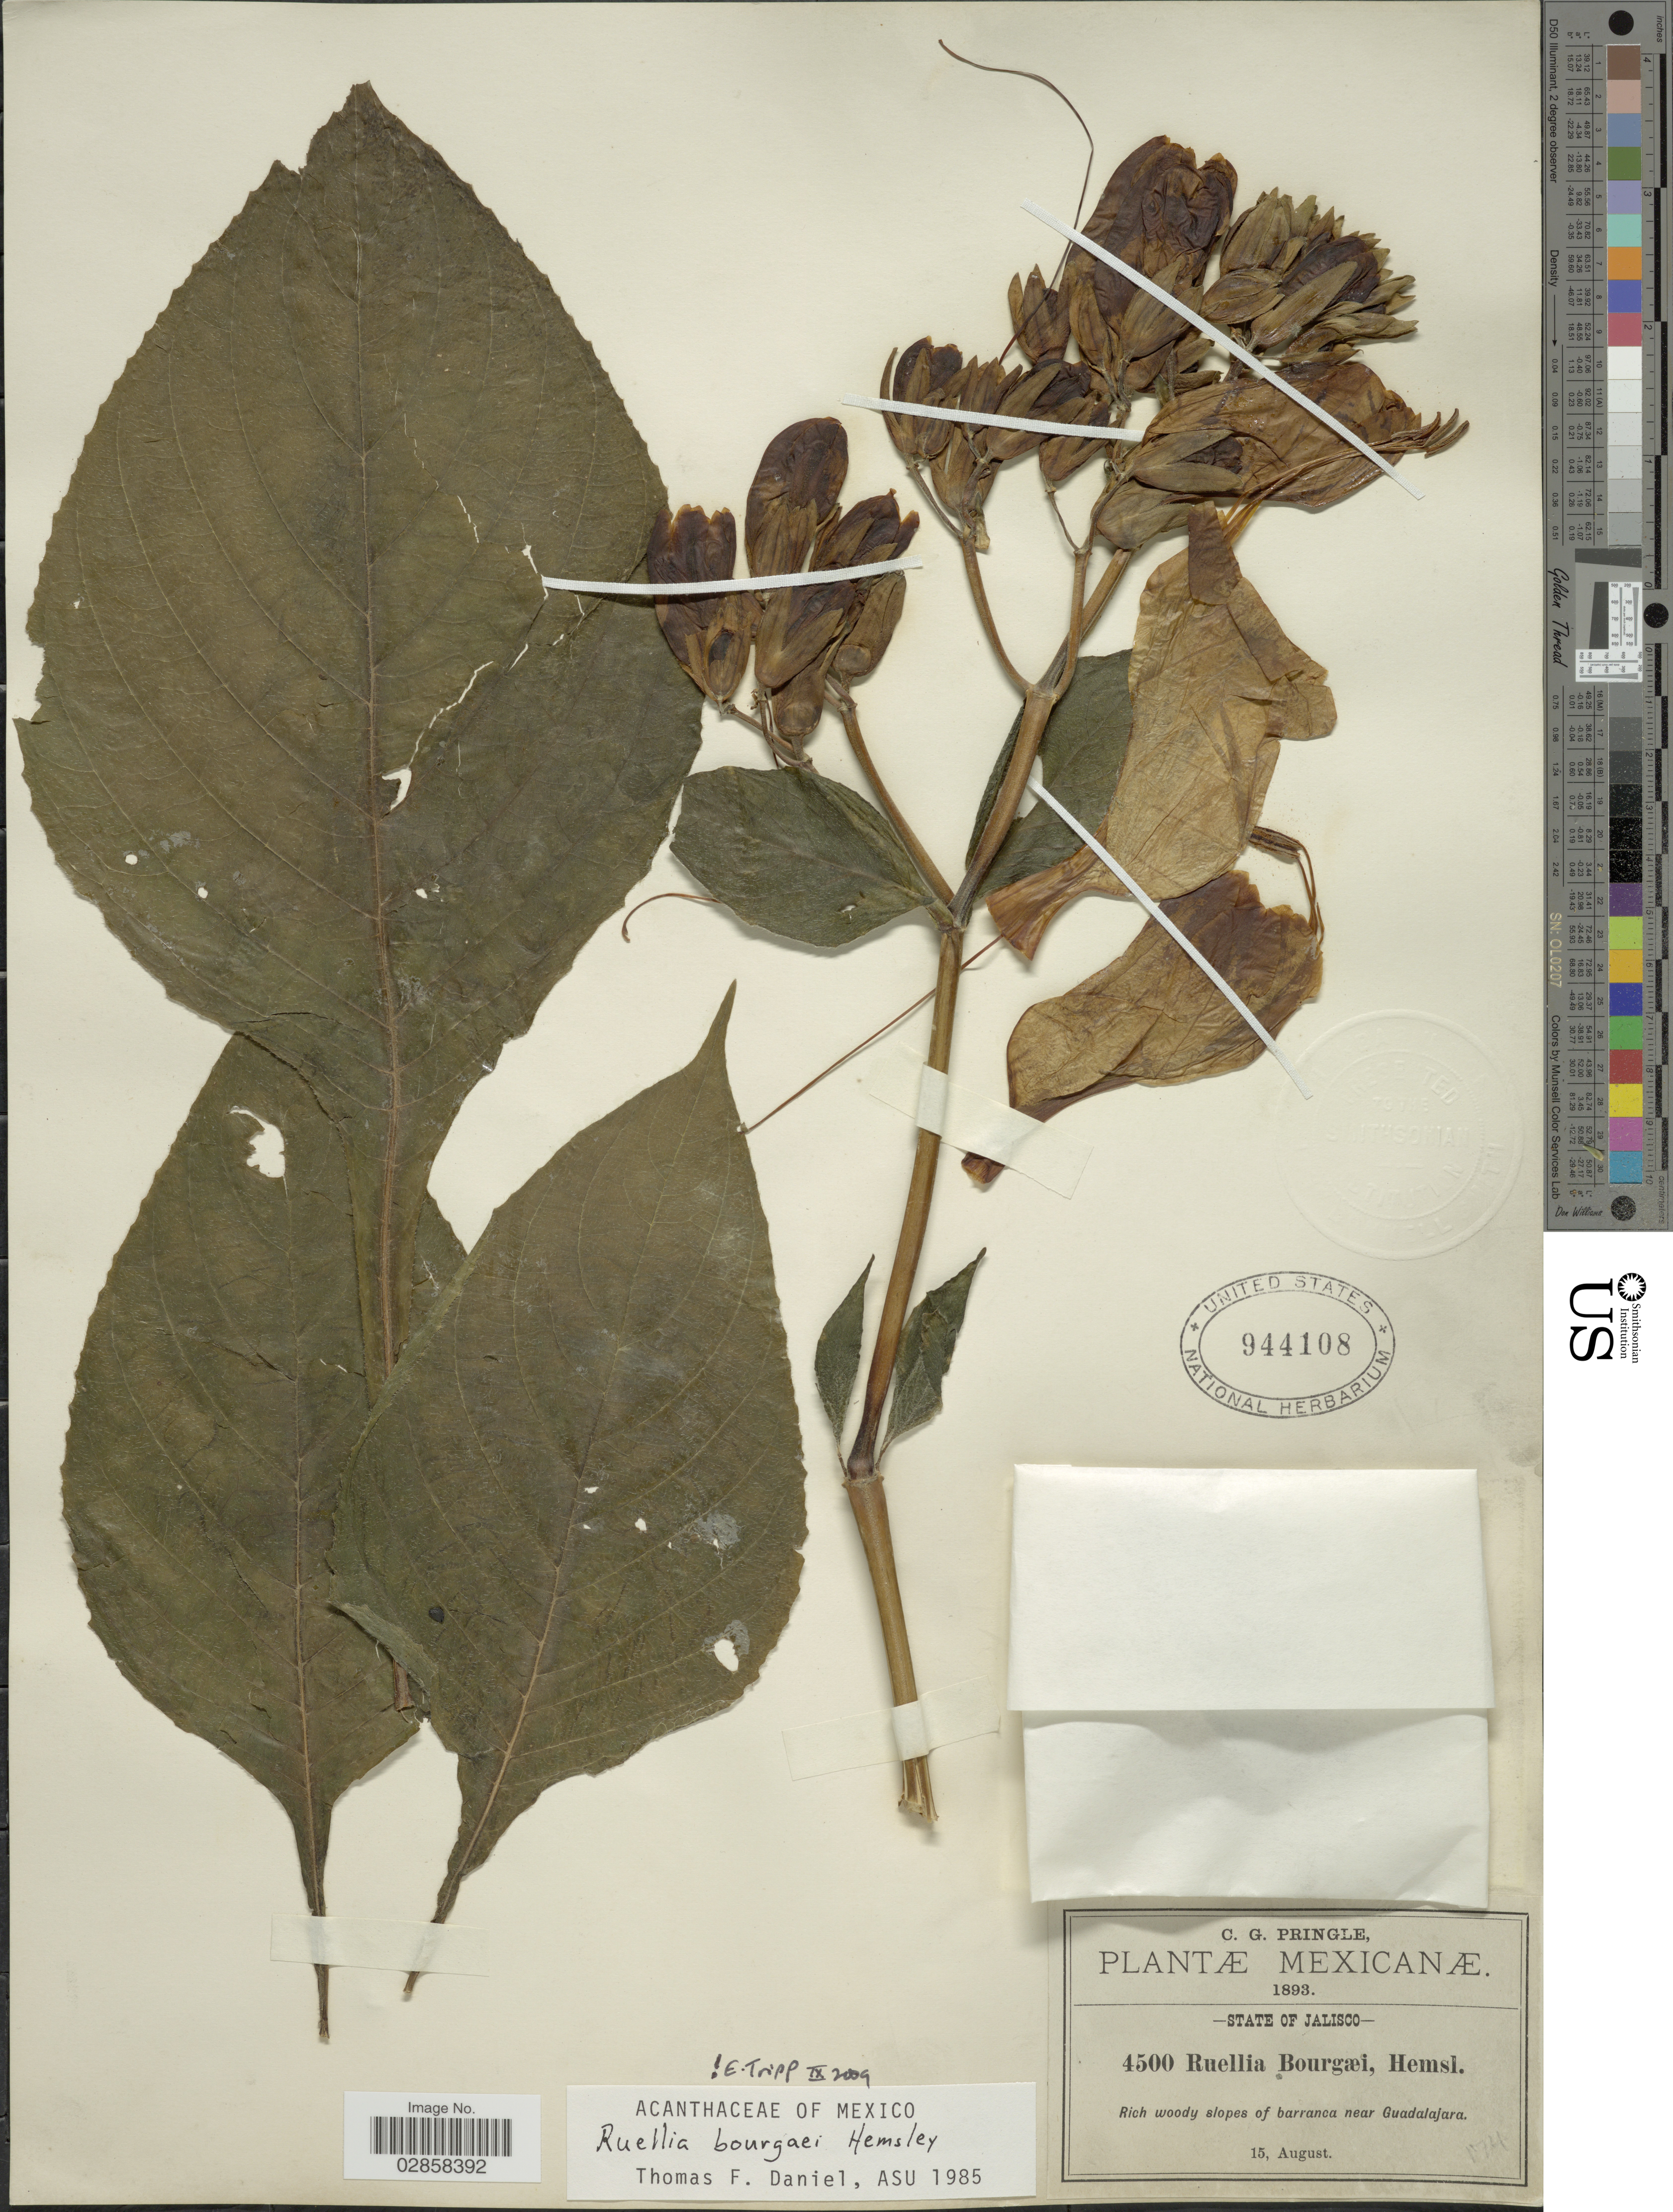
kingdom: Plantae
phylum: Tracheophyta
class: Magnoliopsida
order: Lamiales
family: Acanthaceae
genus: Ruellia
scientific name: Ruellia bourgaei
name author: Hemsl.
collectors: C. G. Pringle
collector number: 4500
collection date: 1893-08-15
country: Mexico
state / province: Jalisco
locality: Rich woody slopes of barranca near Guadalajara.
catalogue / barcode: US 944108